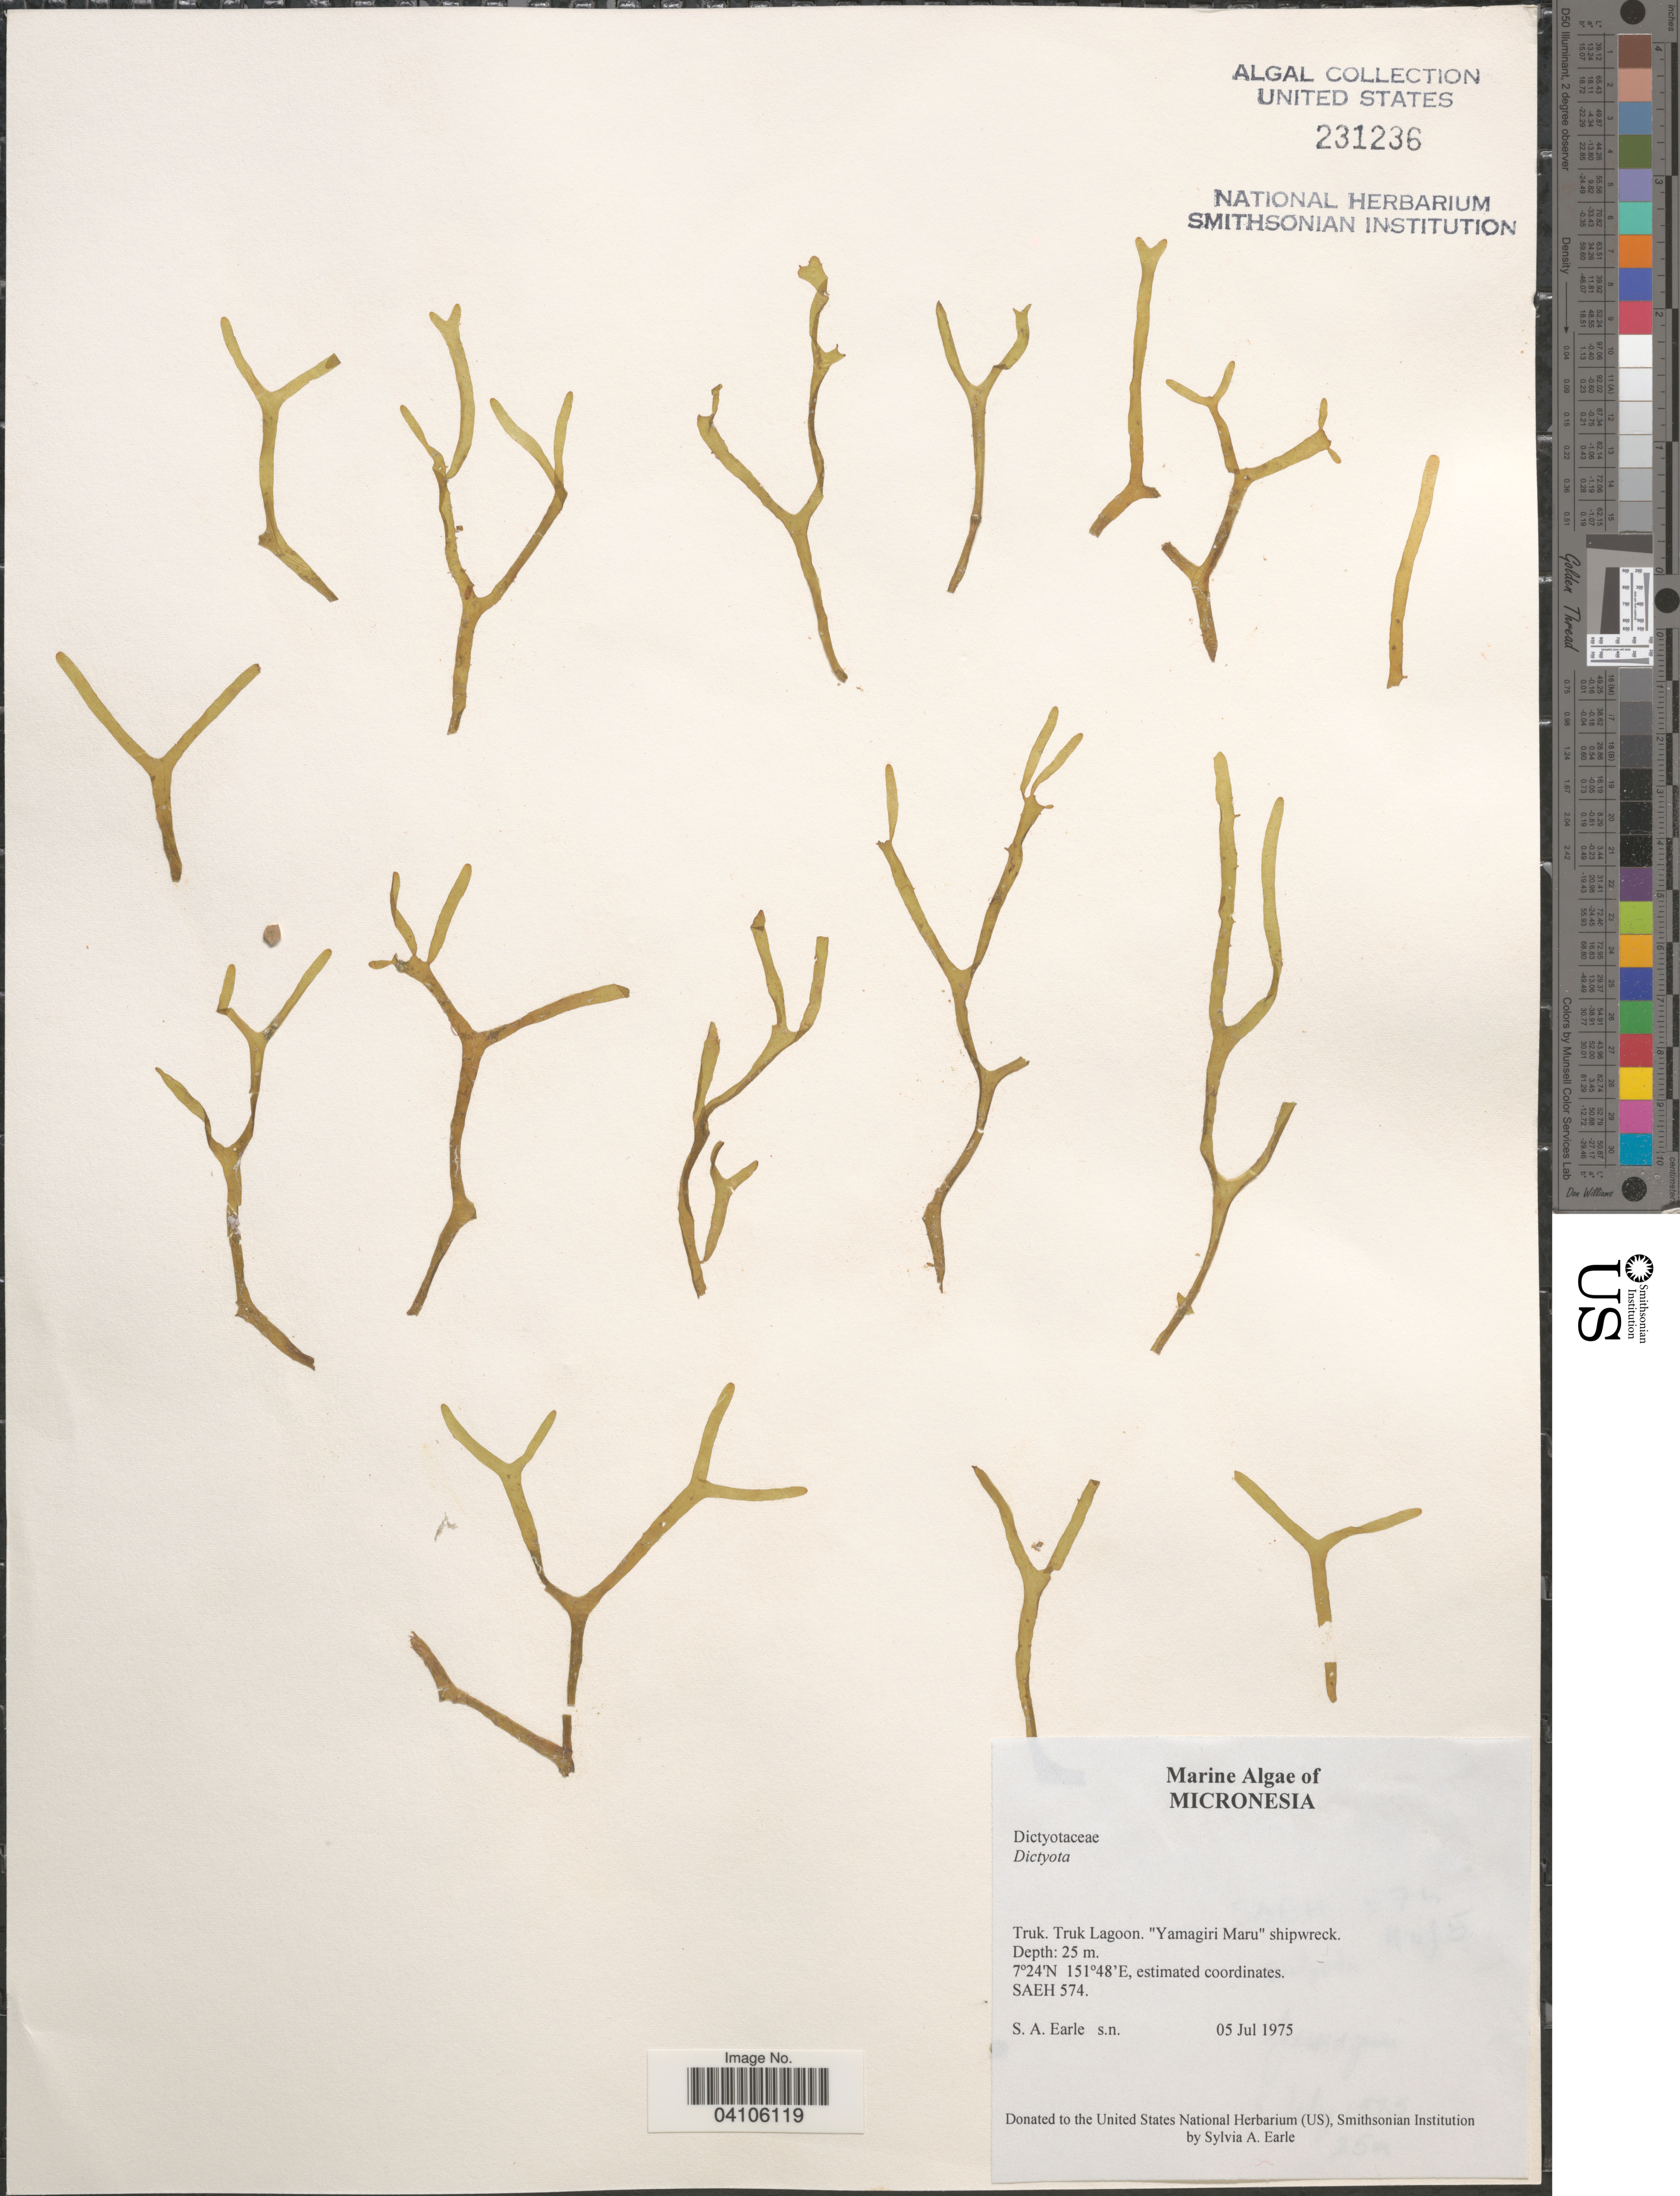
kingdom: Chromista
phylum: Ochrophyta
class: Phaeophyceae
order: Dictyotales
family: Dictyotaceae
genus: Dictyota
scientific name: Dictyota sp.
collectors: S. A. Earle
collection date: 1975-07-05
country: Micronesia, Federated States of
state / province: Truk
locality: Micronesia. Truk Lagoon. "Yamagiri Maru" shipwreck.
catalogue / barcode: US 231236